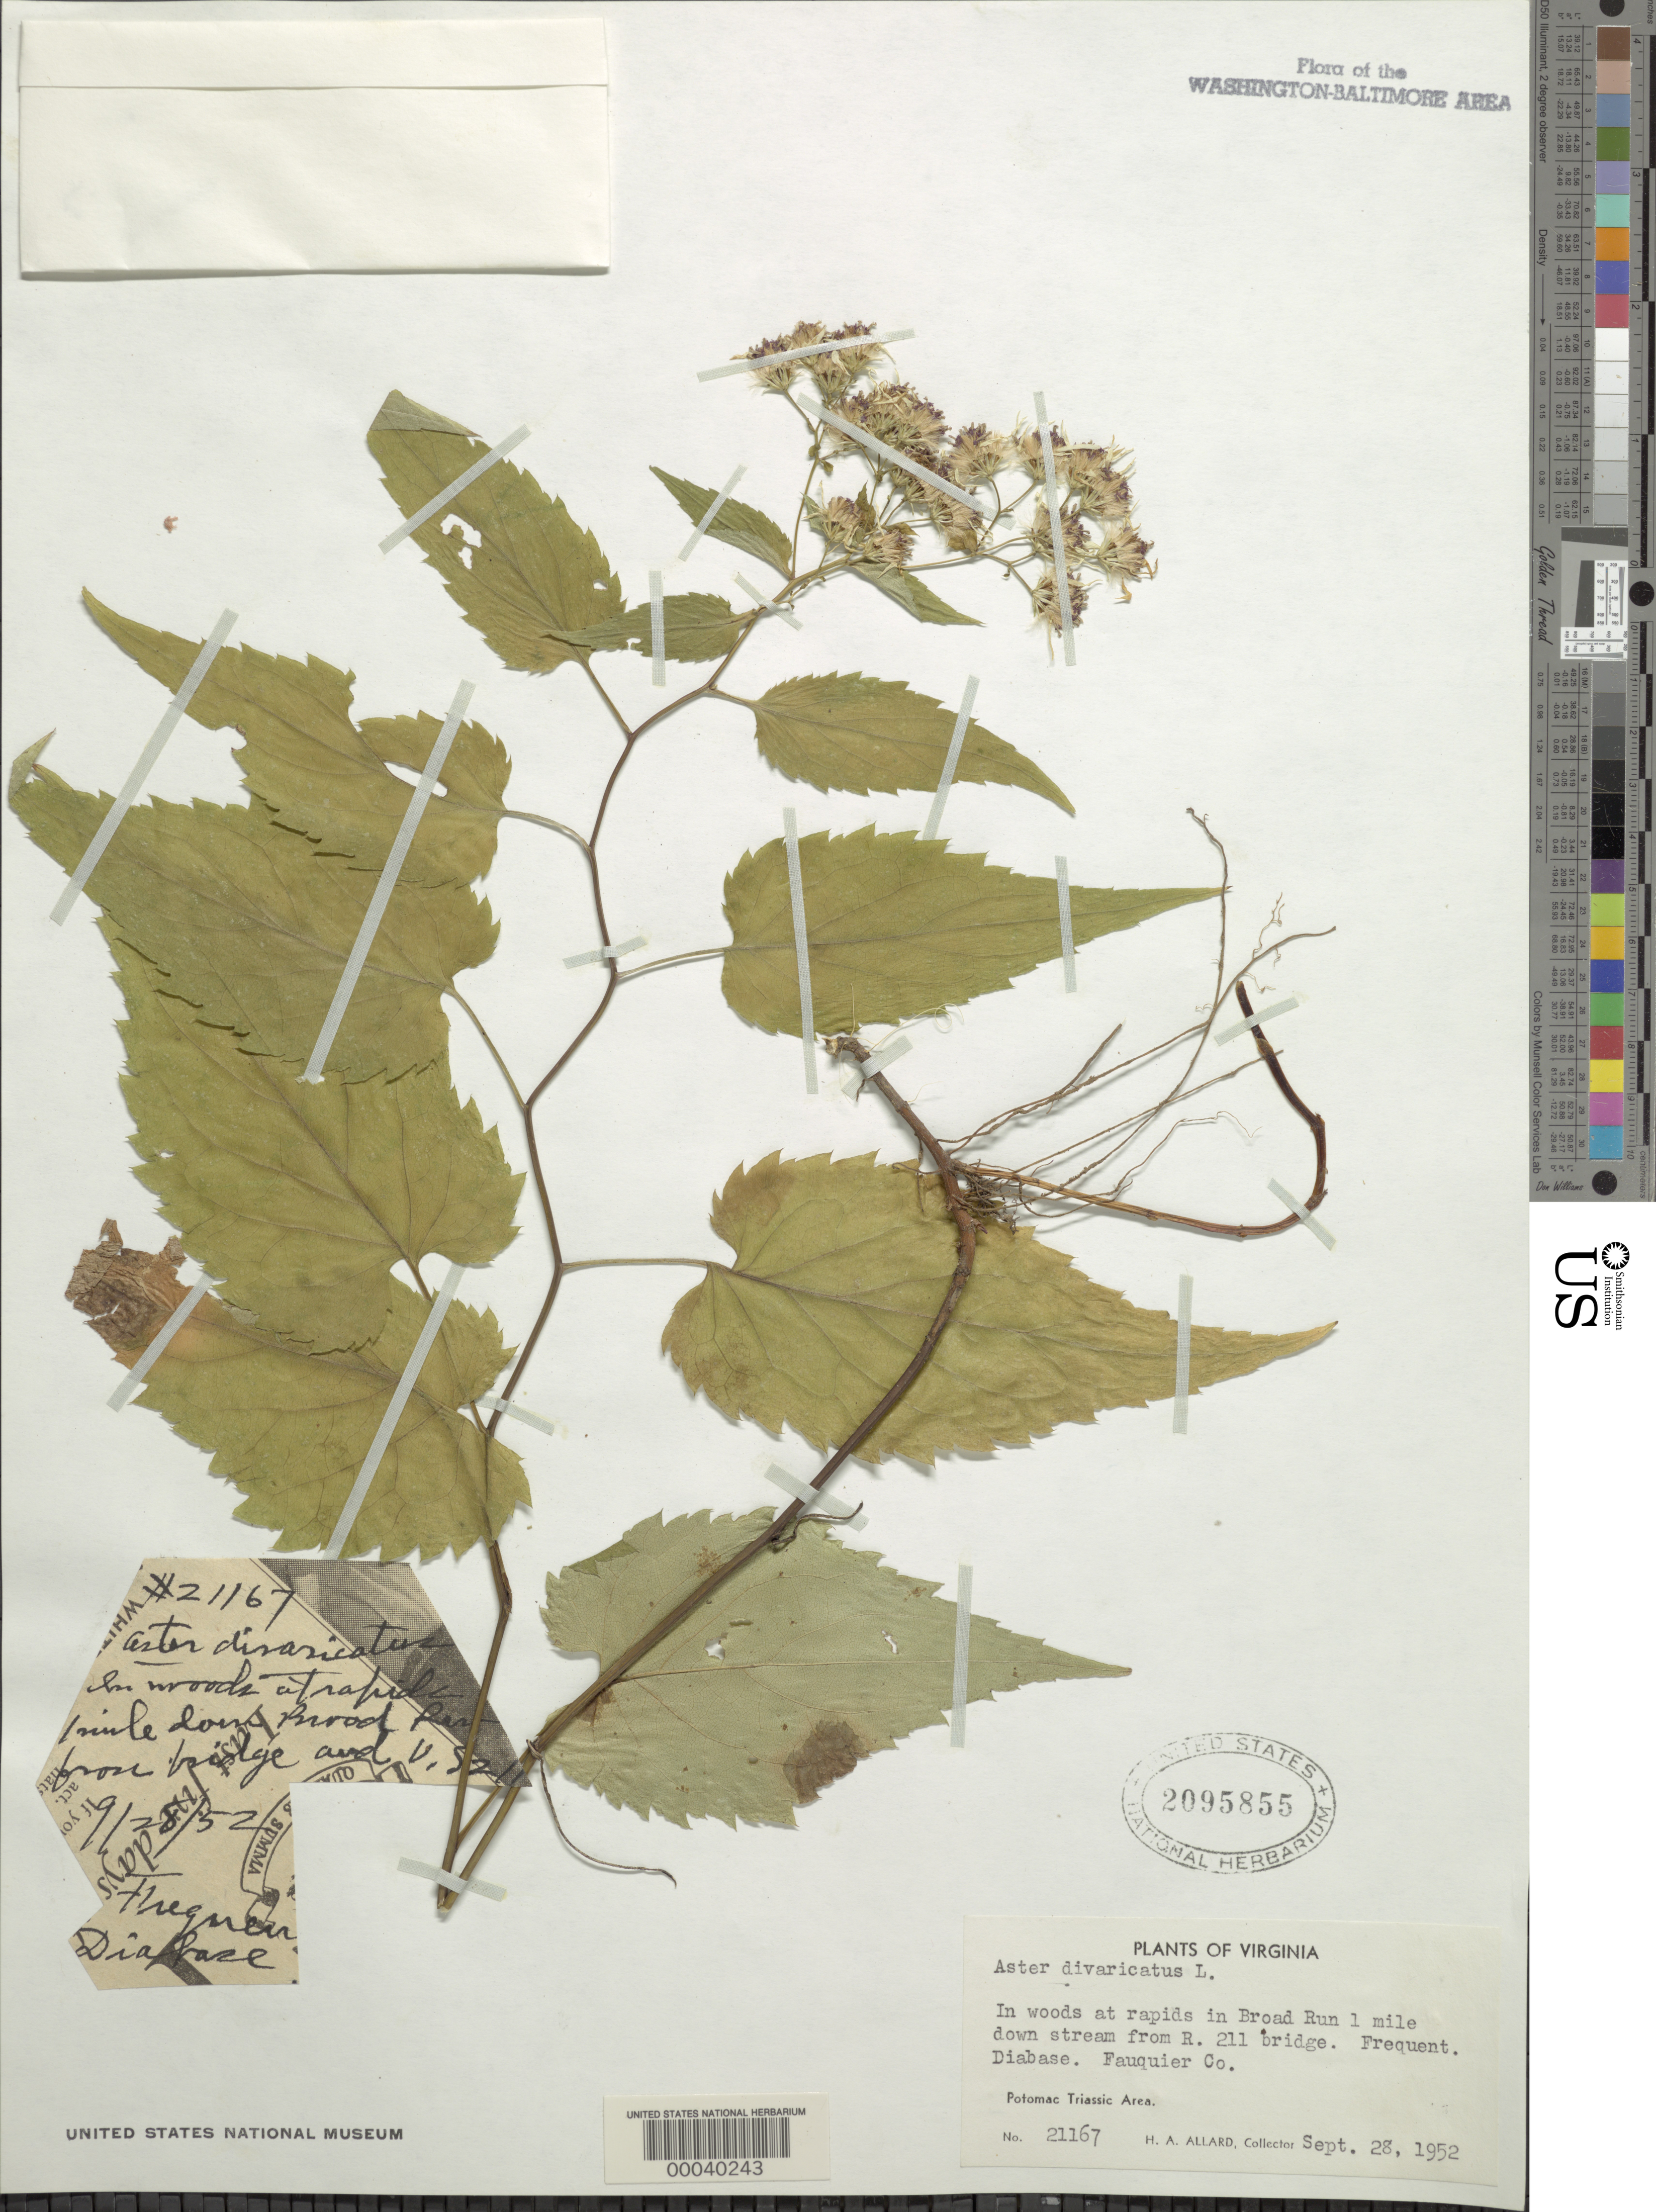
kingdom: Plantae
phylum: Tracheophyta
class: Magnoliopsida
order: Asterales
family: Asteraceae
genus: Eurybia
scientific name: Eurybia divaricata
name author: (L.) G.L. Nesom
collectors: H. A. Allard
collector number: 21167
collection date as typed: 28 Sep 1952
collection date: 1952-09-28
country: United States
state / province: Virginia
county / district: Fauquier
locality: downstream from Rt. 211 on Broad Run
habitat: Woods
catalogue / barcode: US 2095855